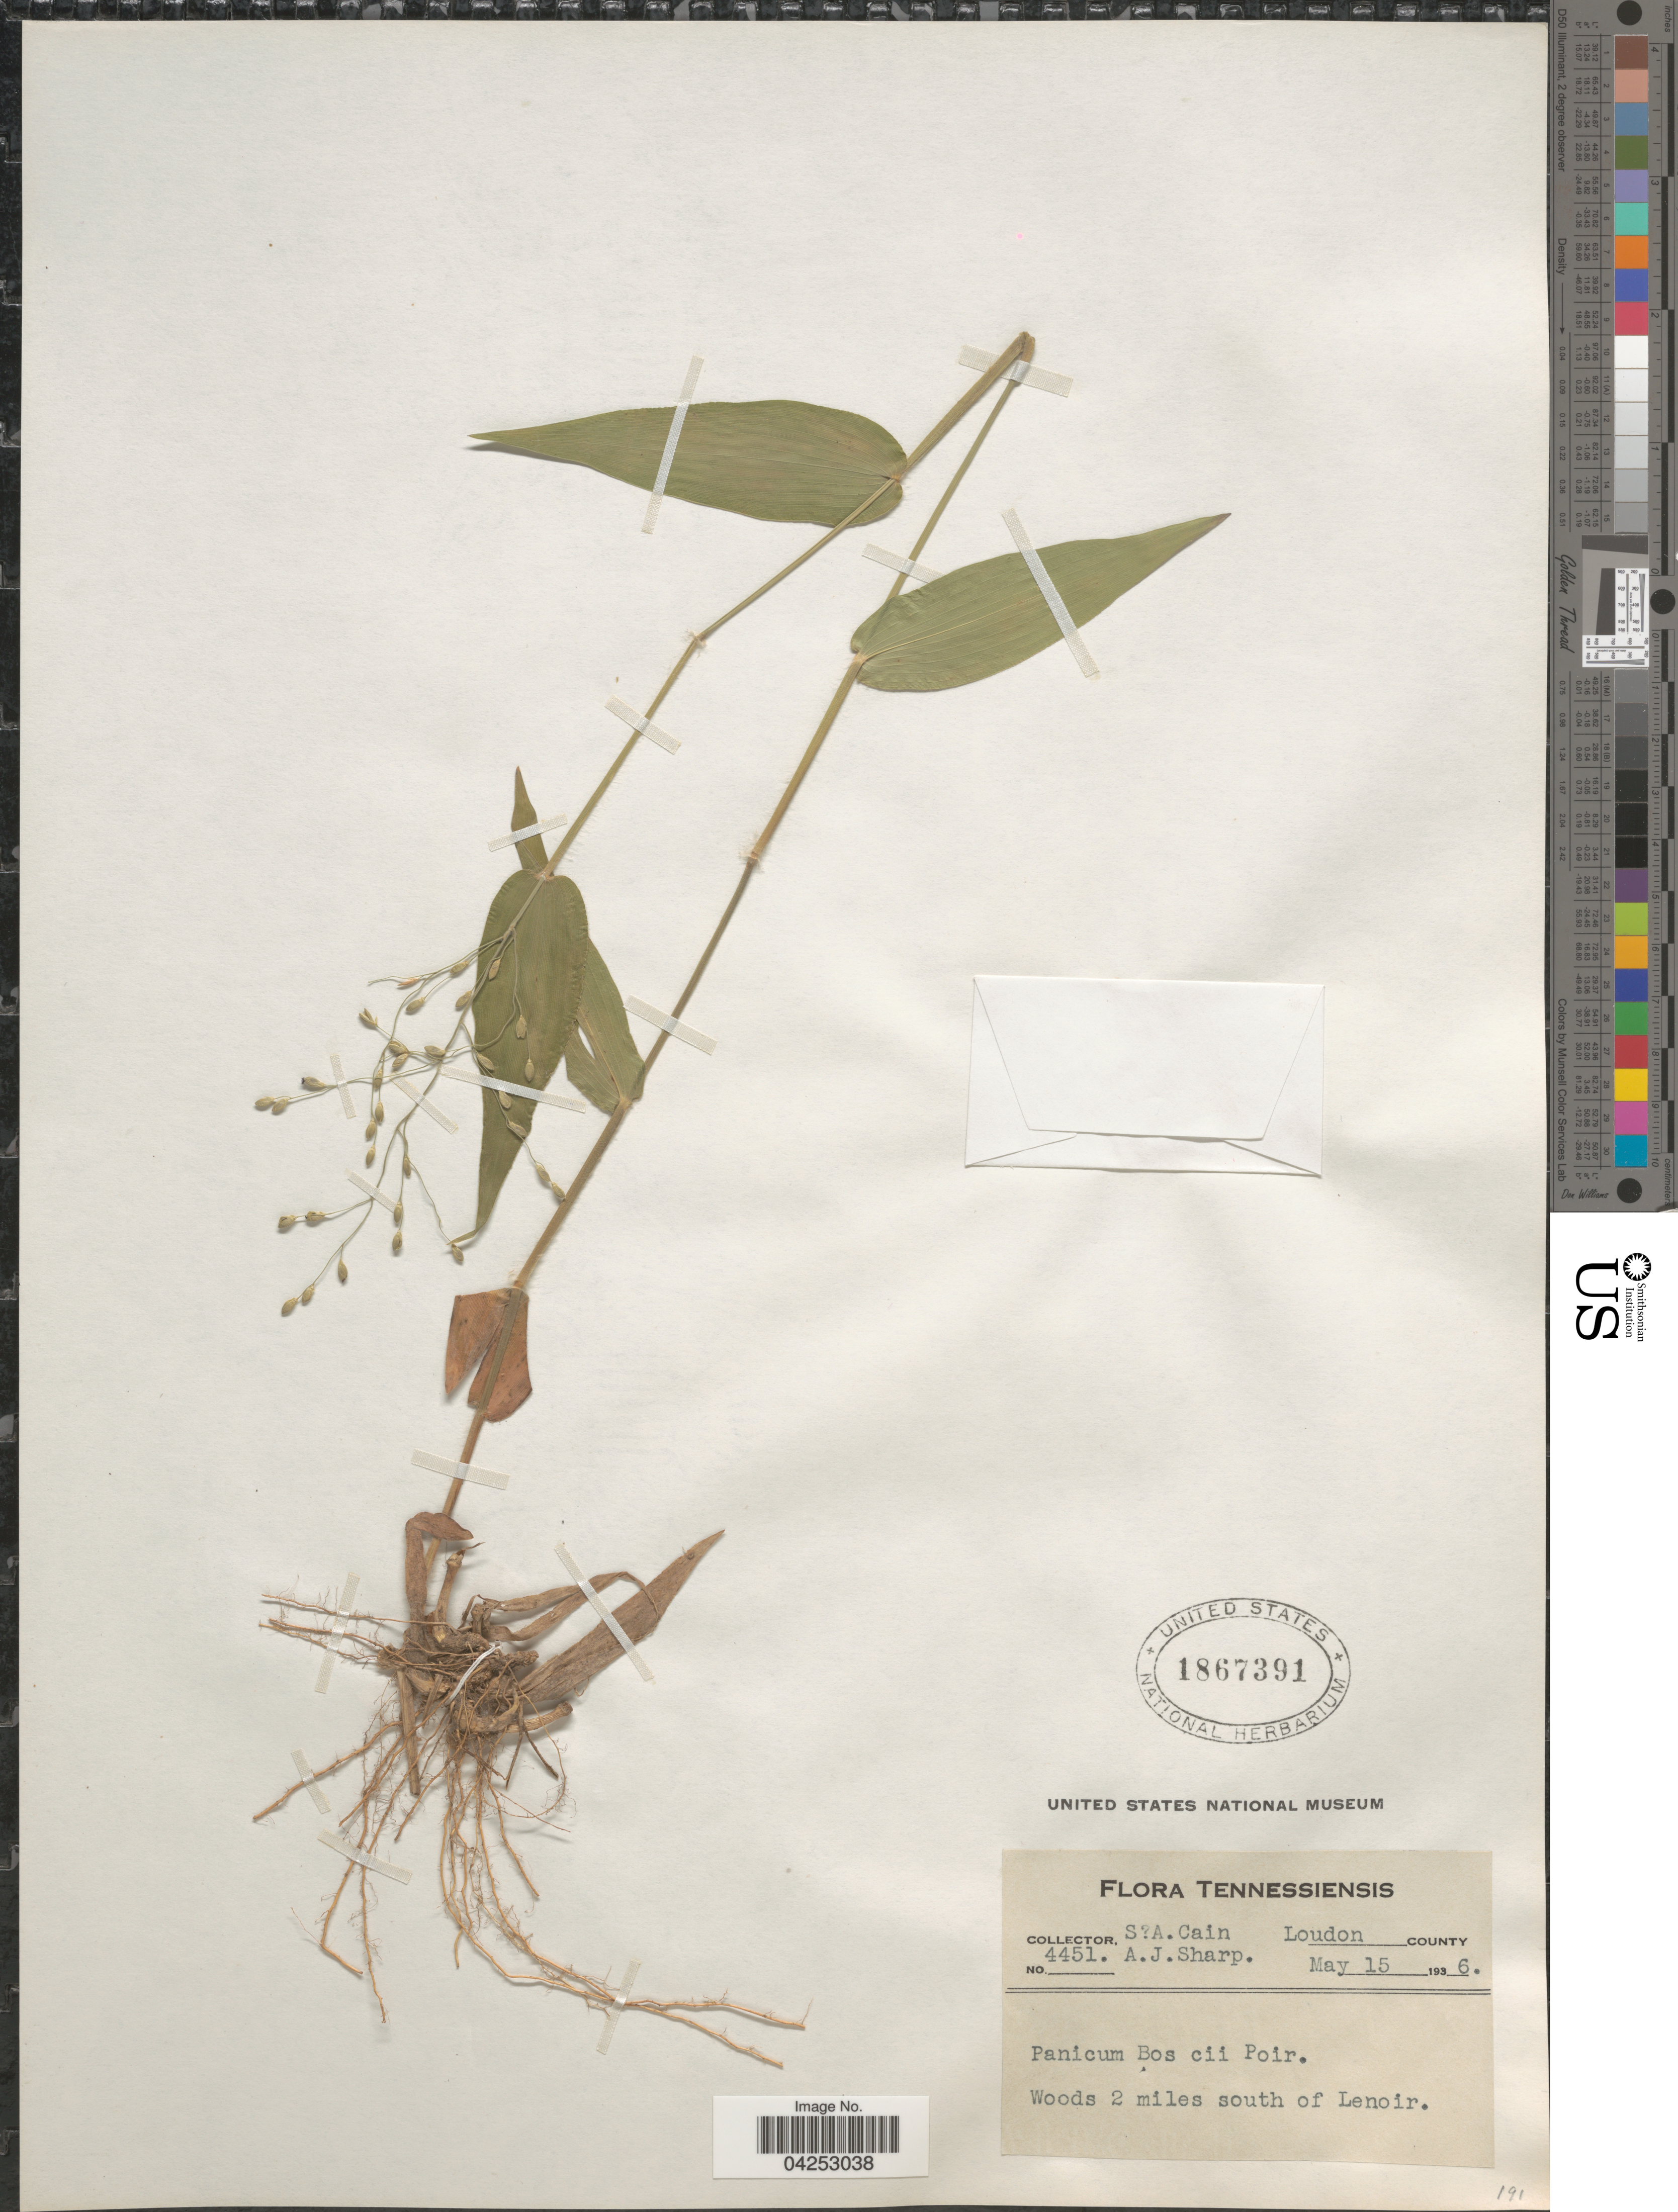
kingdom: Plantae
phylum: Tracheophyta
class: Liliopsida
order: Poales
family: Poaceae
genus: Dichanthelium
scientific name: Dichanthelium boscii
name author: (Poir.) Gould & C.A. Clark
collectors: S. Cain & A. J. Sharp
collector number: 4451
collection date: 1936-05-15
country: United States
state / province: Tennessee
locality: Loudon County. Woods 2 miles south of Lenoir.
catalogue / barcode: US 1867391